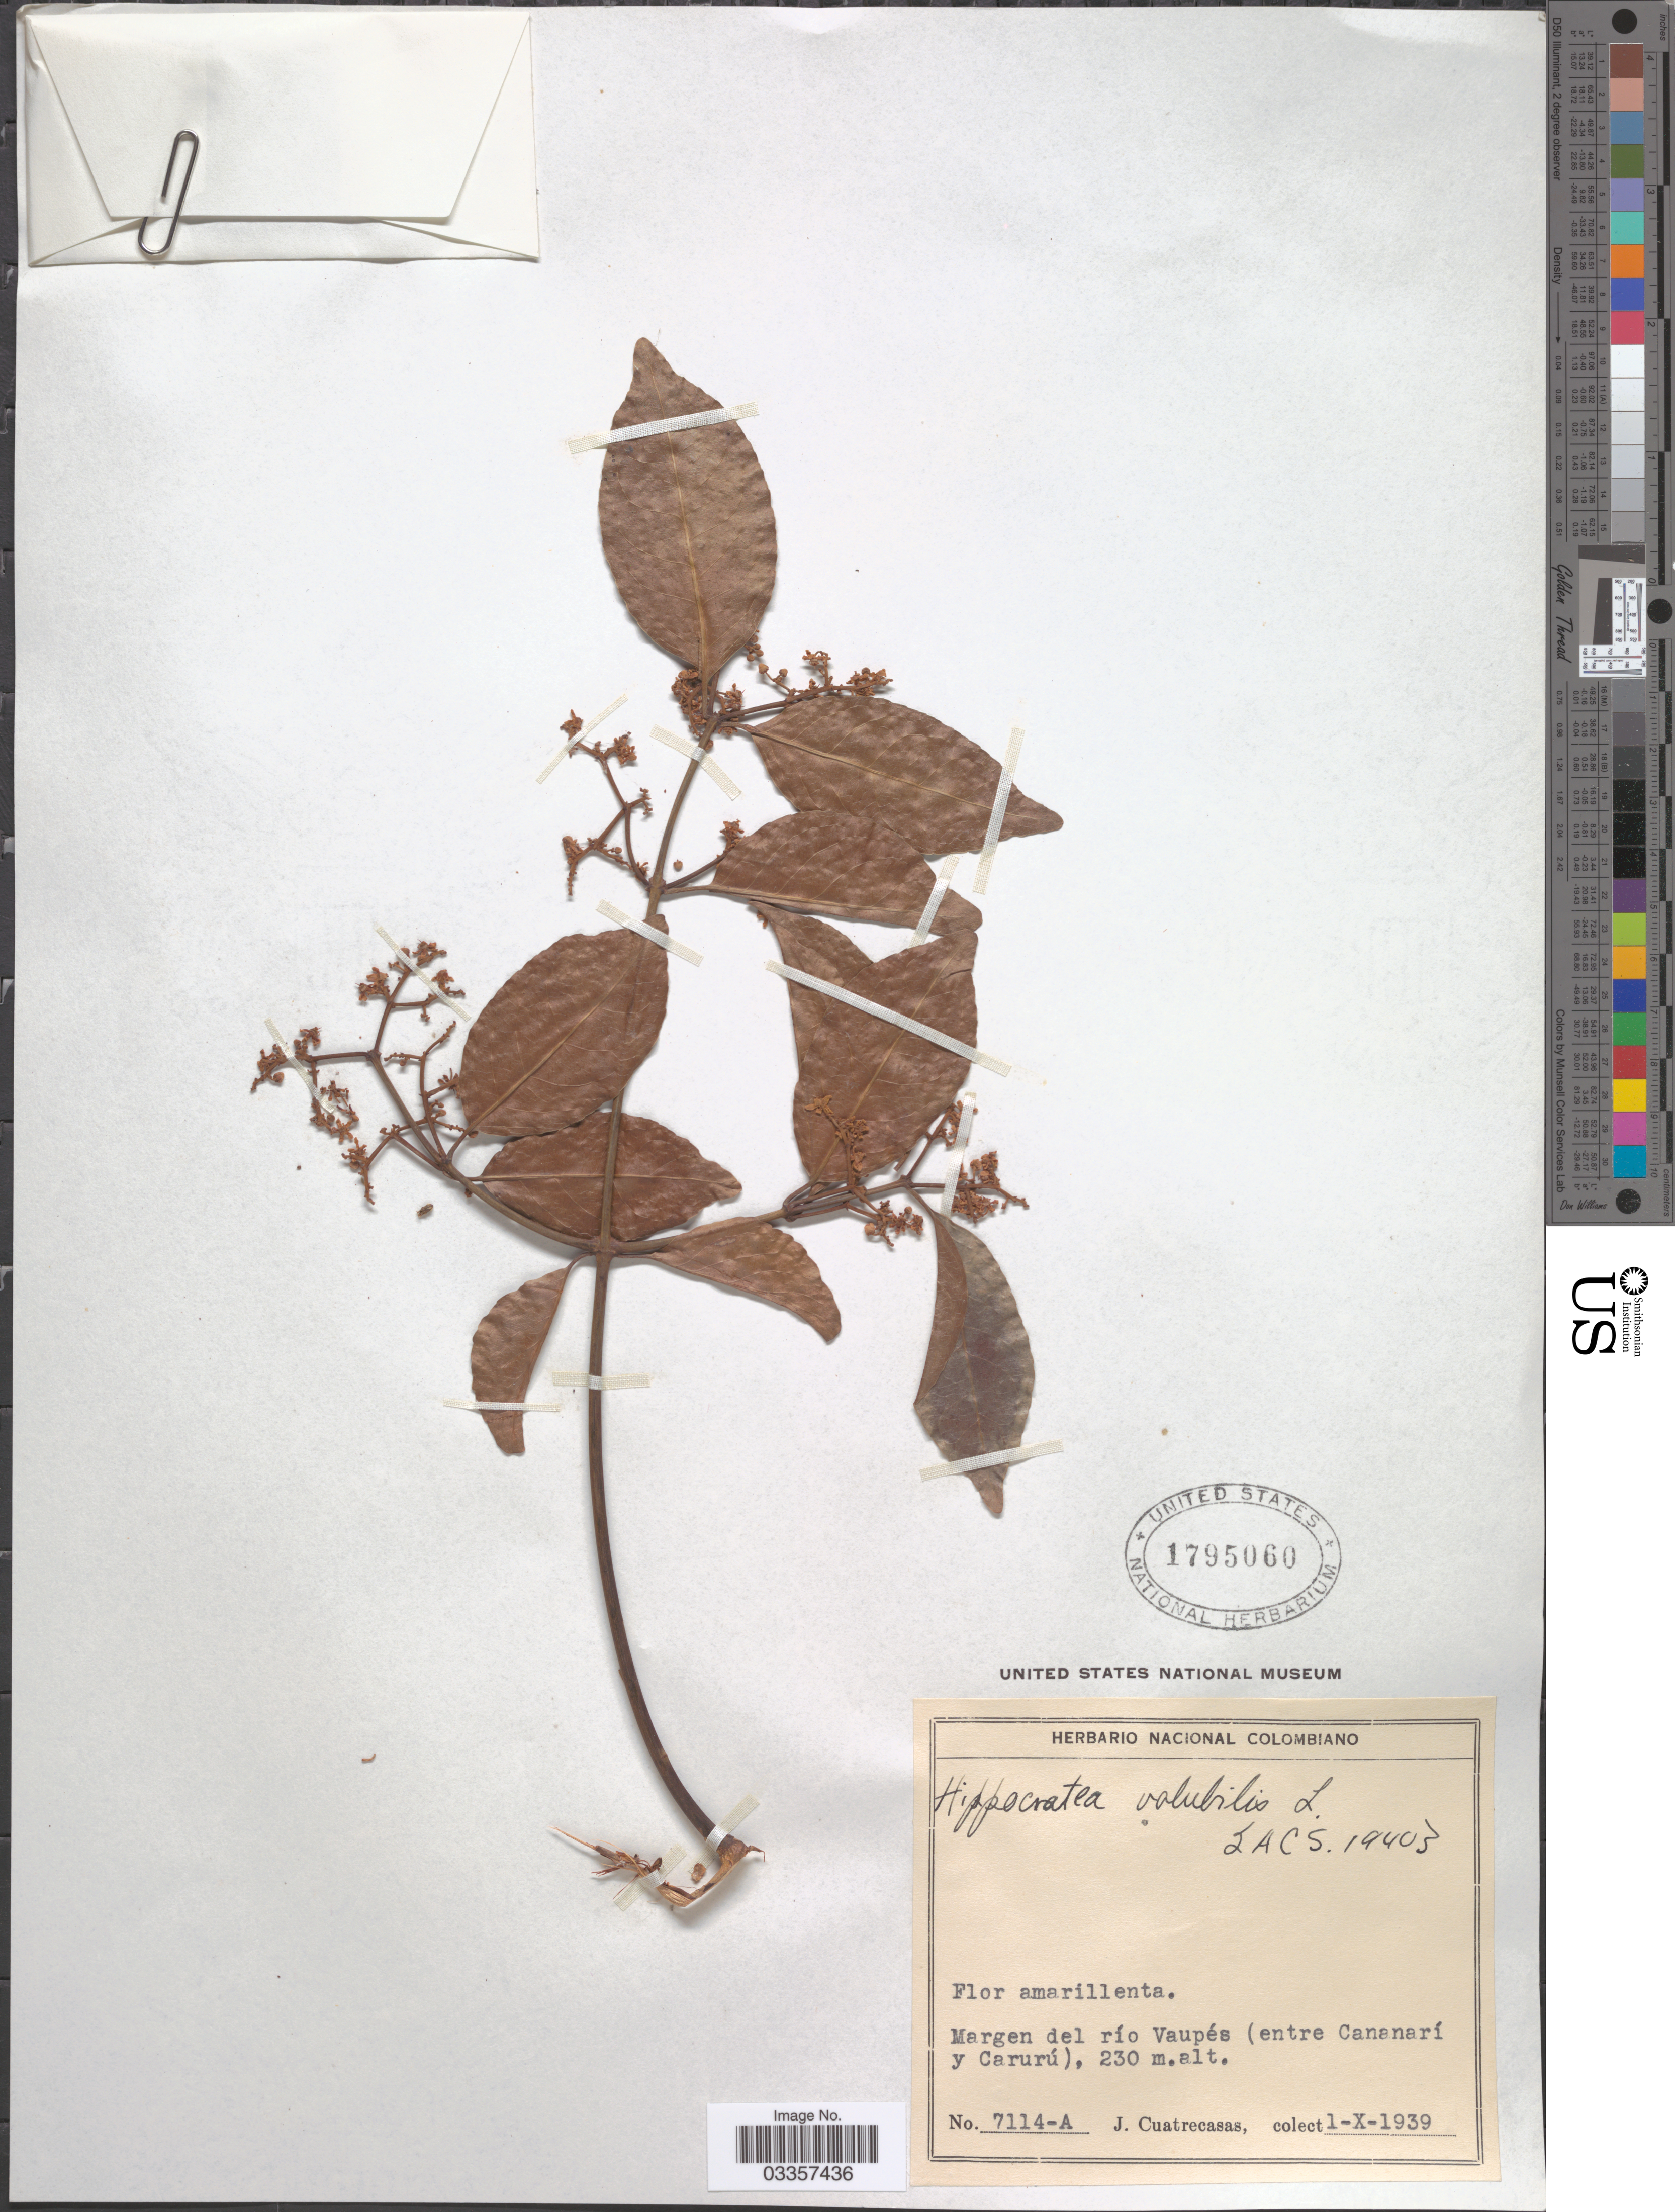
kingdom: Plantae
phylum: Tracheophyta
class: Magnoliopsida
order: Celastrales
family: Celastraceae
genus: Hippocratea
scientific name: Hippocratea volubilis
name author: L.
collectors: J. Cuatrecasas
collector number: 7114-A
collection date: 1939-10-01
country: Colombia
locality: Margen del río Vaupés (entre Cananarí y Carurú).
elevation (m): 230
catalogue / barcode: US 1795060